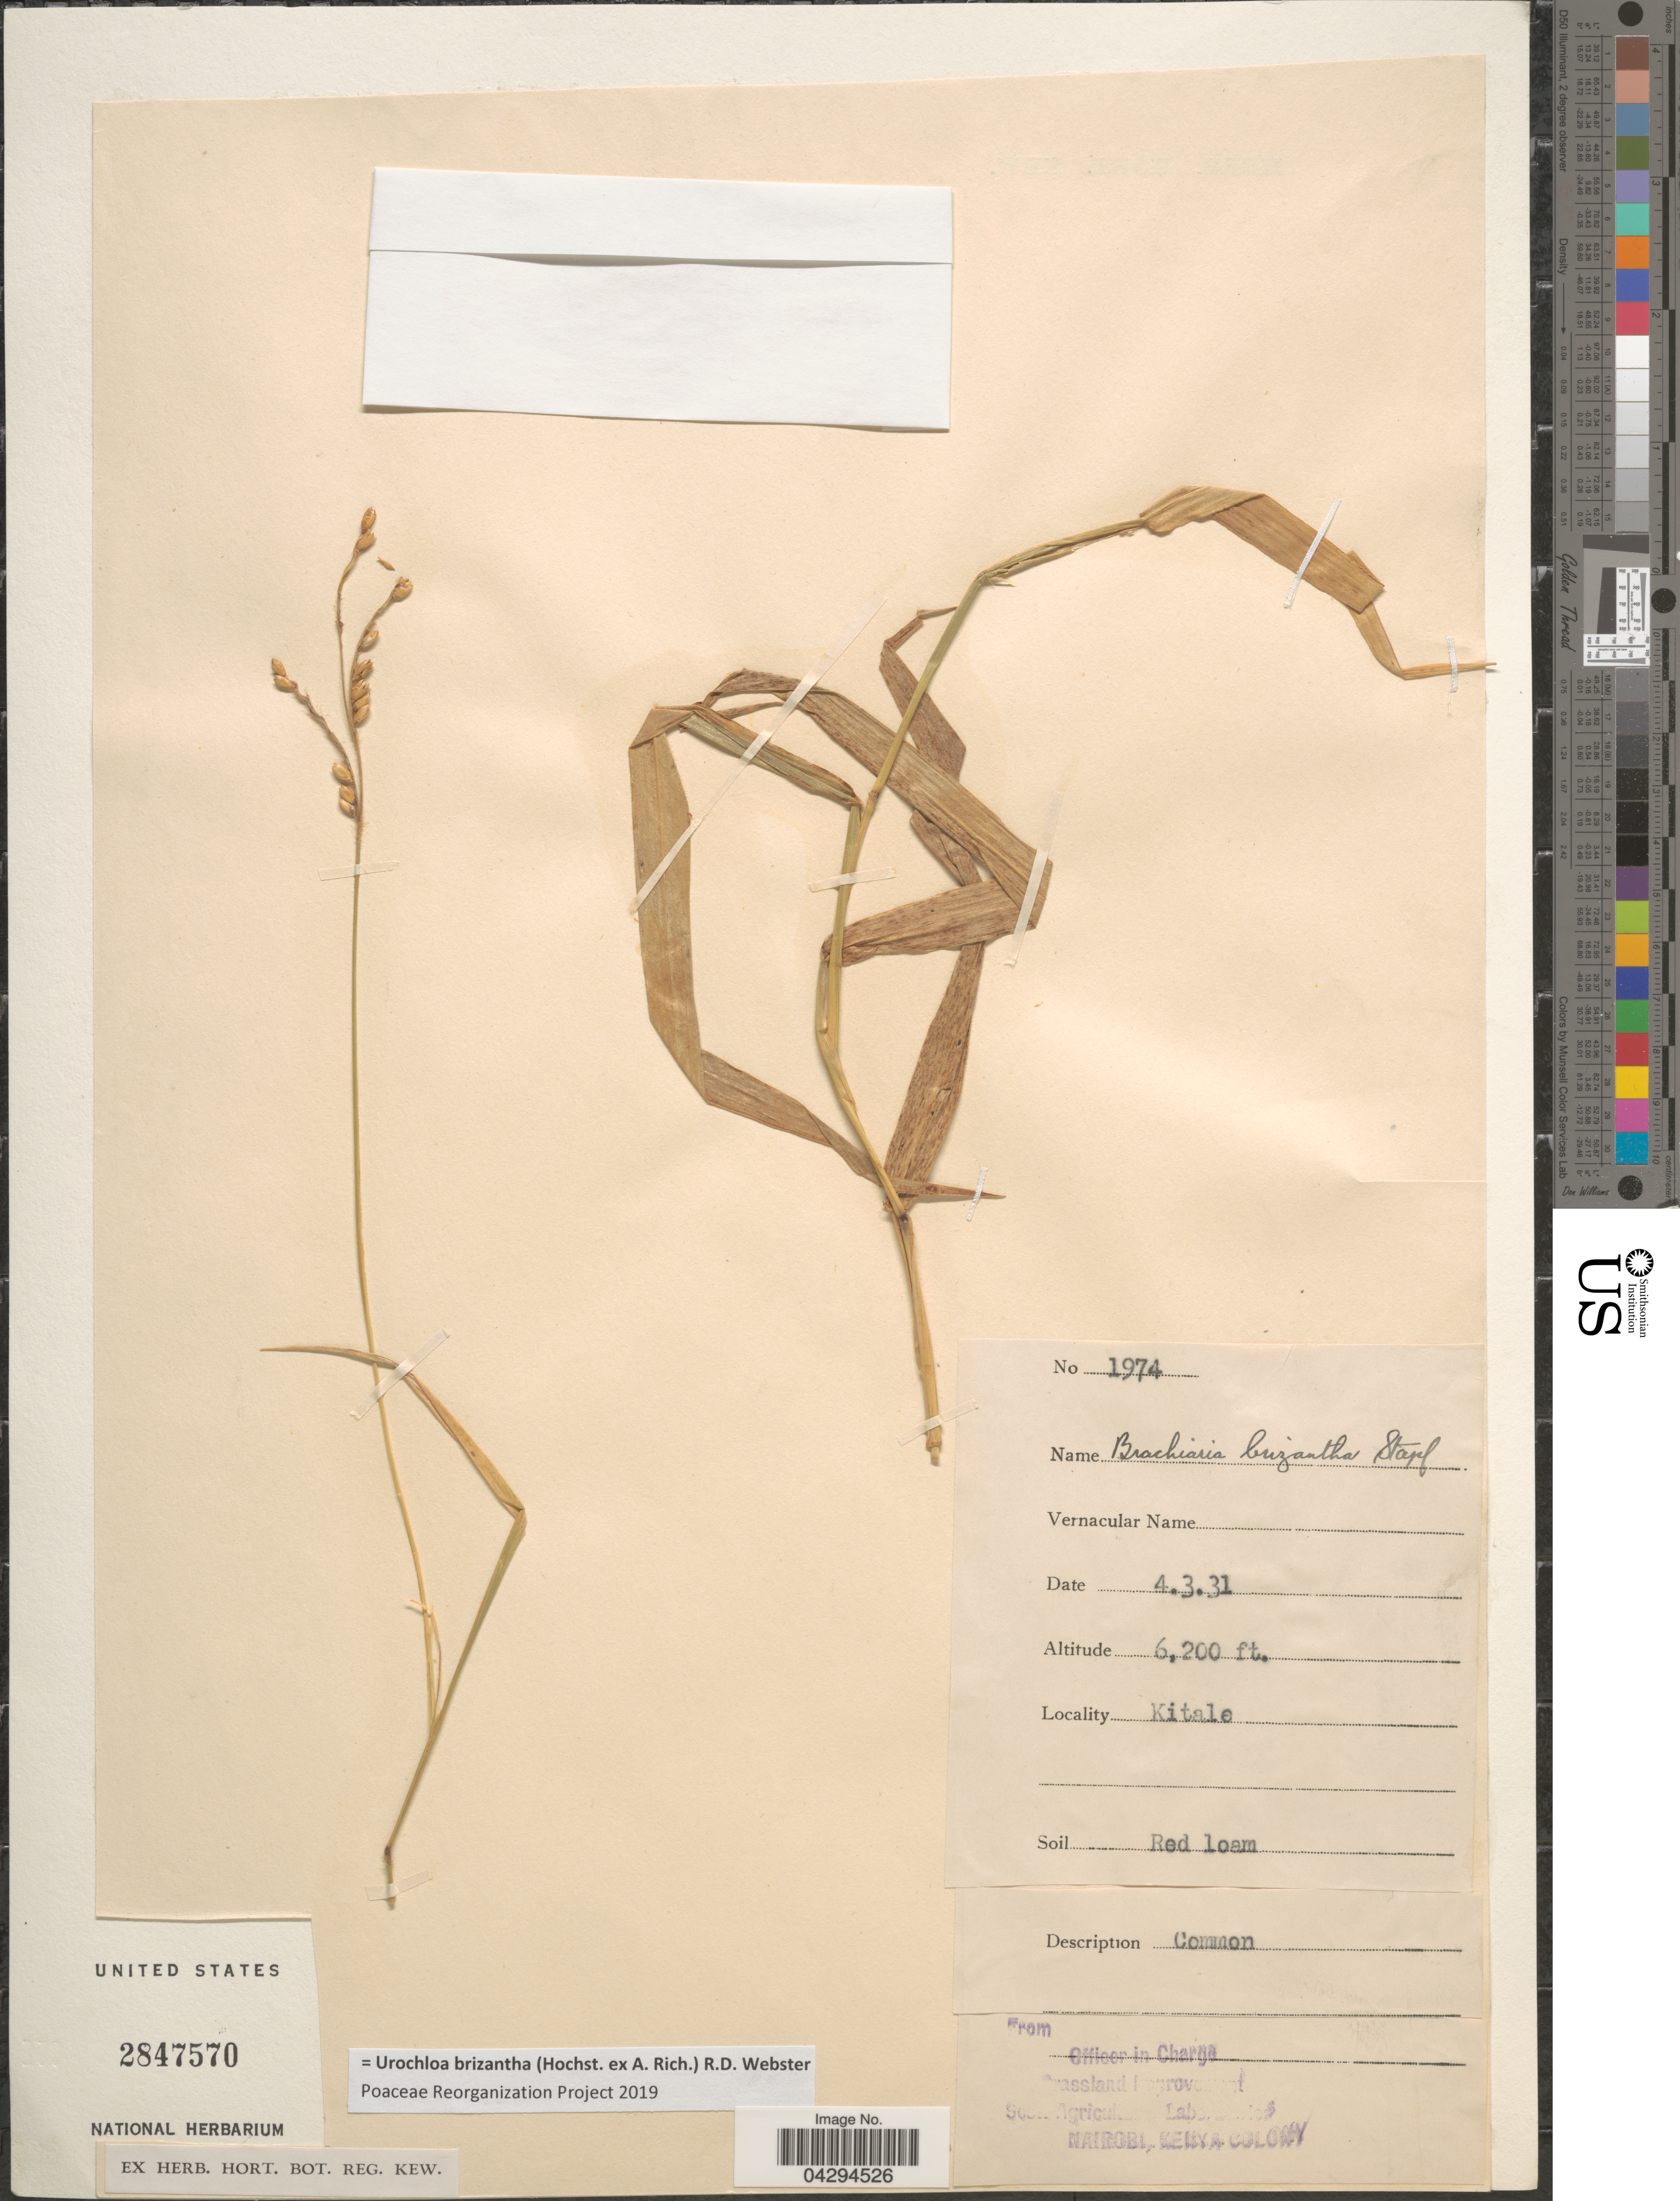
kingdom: Plantae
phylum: Tracheophyta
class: Liliopsida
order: Poales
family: Poaceae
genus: Urochloa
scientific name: Urochloa brizantha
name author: (Hochst. ex A. Rich.) R.D. Webster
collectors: Ex herb. Hort. Bot. Reg. Kew.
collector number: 1974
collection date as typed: Transcribed d/m/y: 4/3/31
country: Kenya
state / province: Nairobi Area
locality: Kitale.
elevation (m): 1890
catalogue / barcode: US 2847570